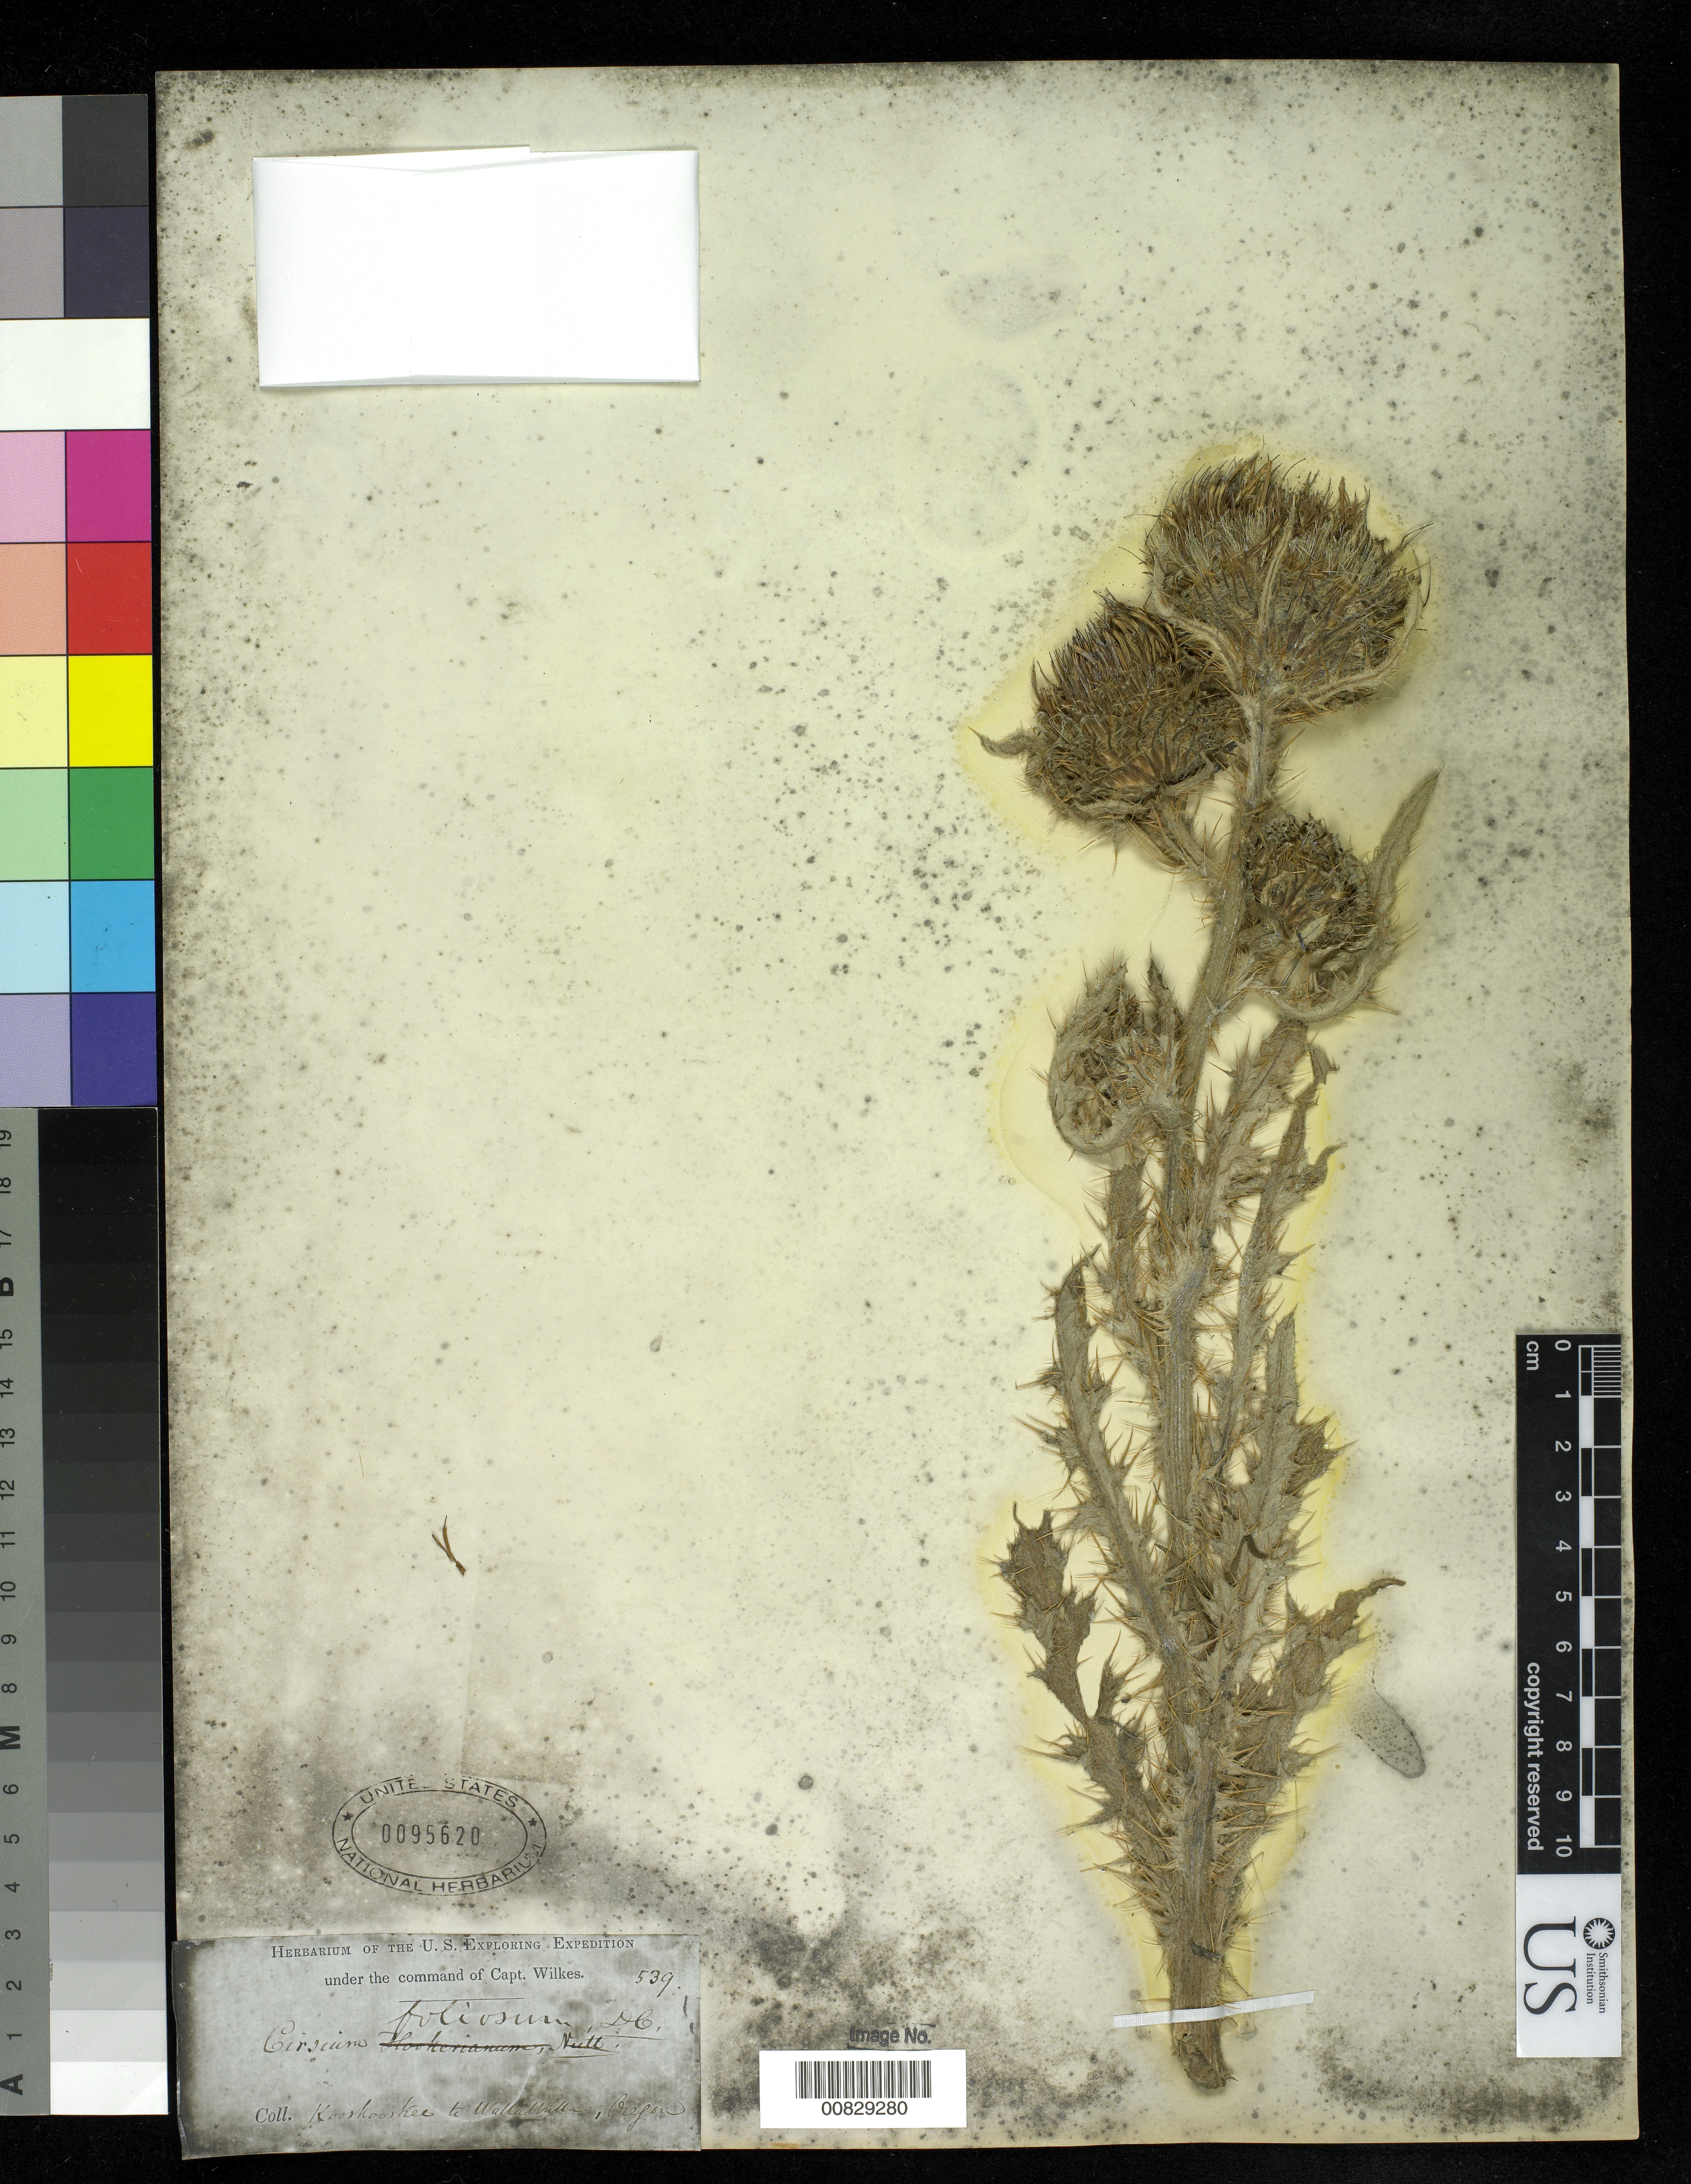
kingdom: Plantae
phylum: Tracheophyta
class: Magnoliopsida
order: Asterales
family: Asteraceae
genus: Cirsium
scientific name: Cirsium foliosum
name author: (Hook.) DC.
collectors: Wilkes Explor. Exped.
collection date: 1838/1842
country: United States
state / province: Washington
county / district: Walla Walla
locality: Kooskooskee to Walla Walla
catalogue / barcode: US 95620